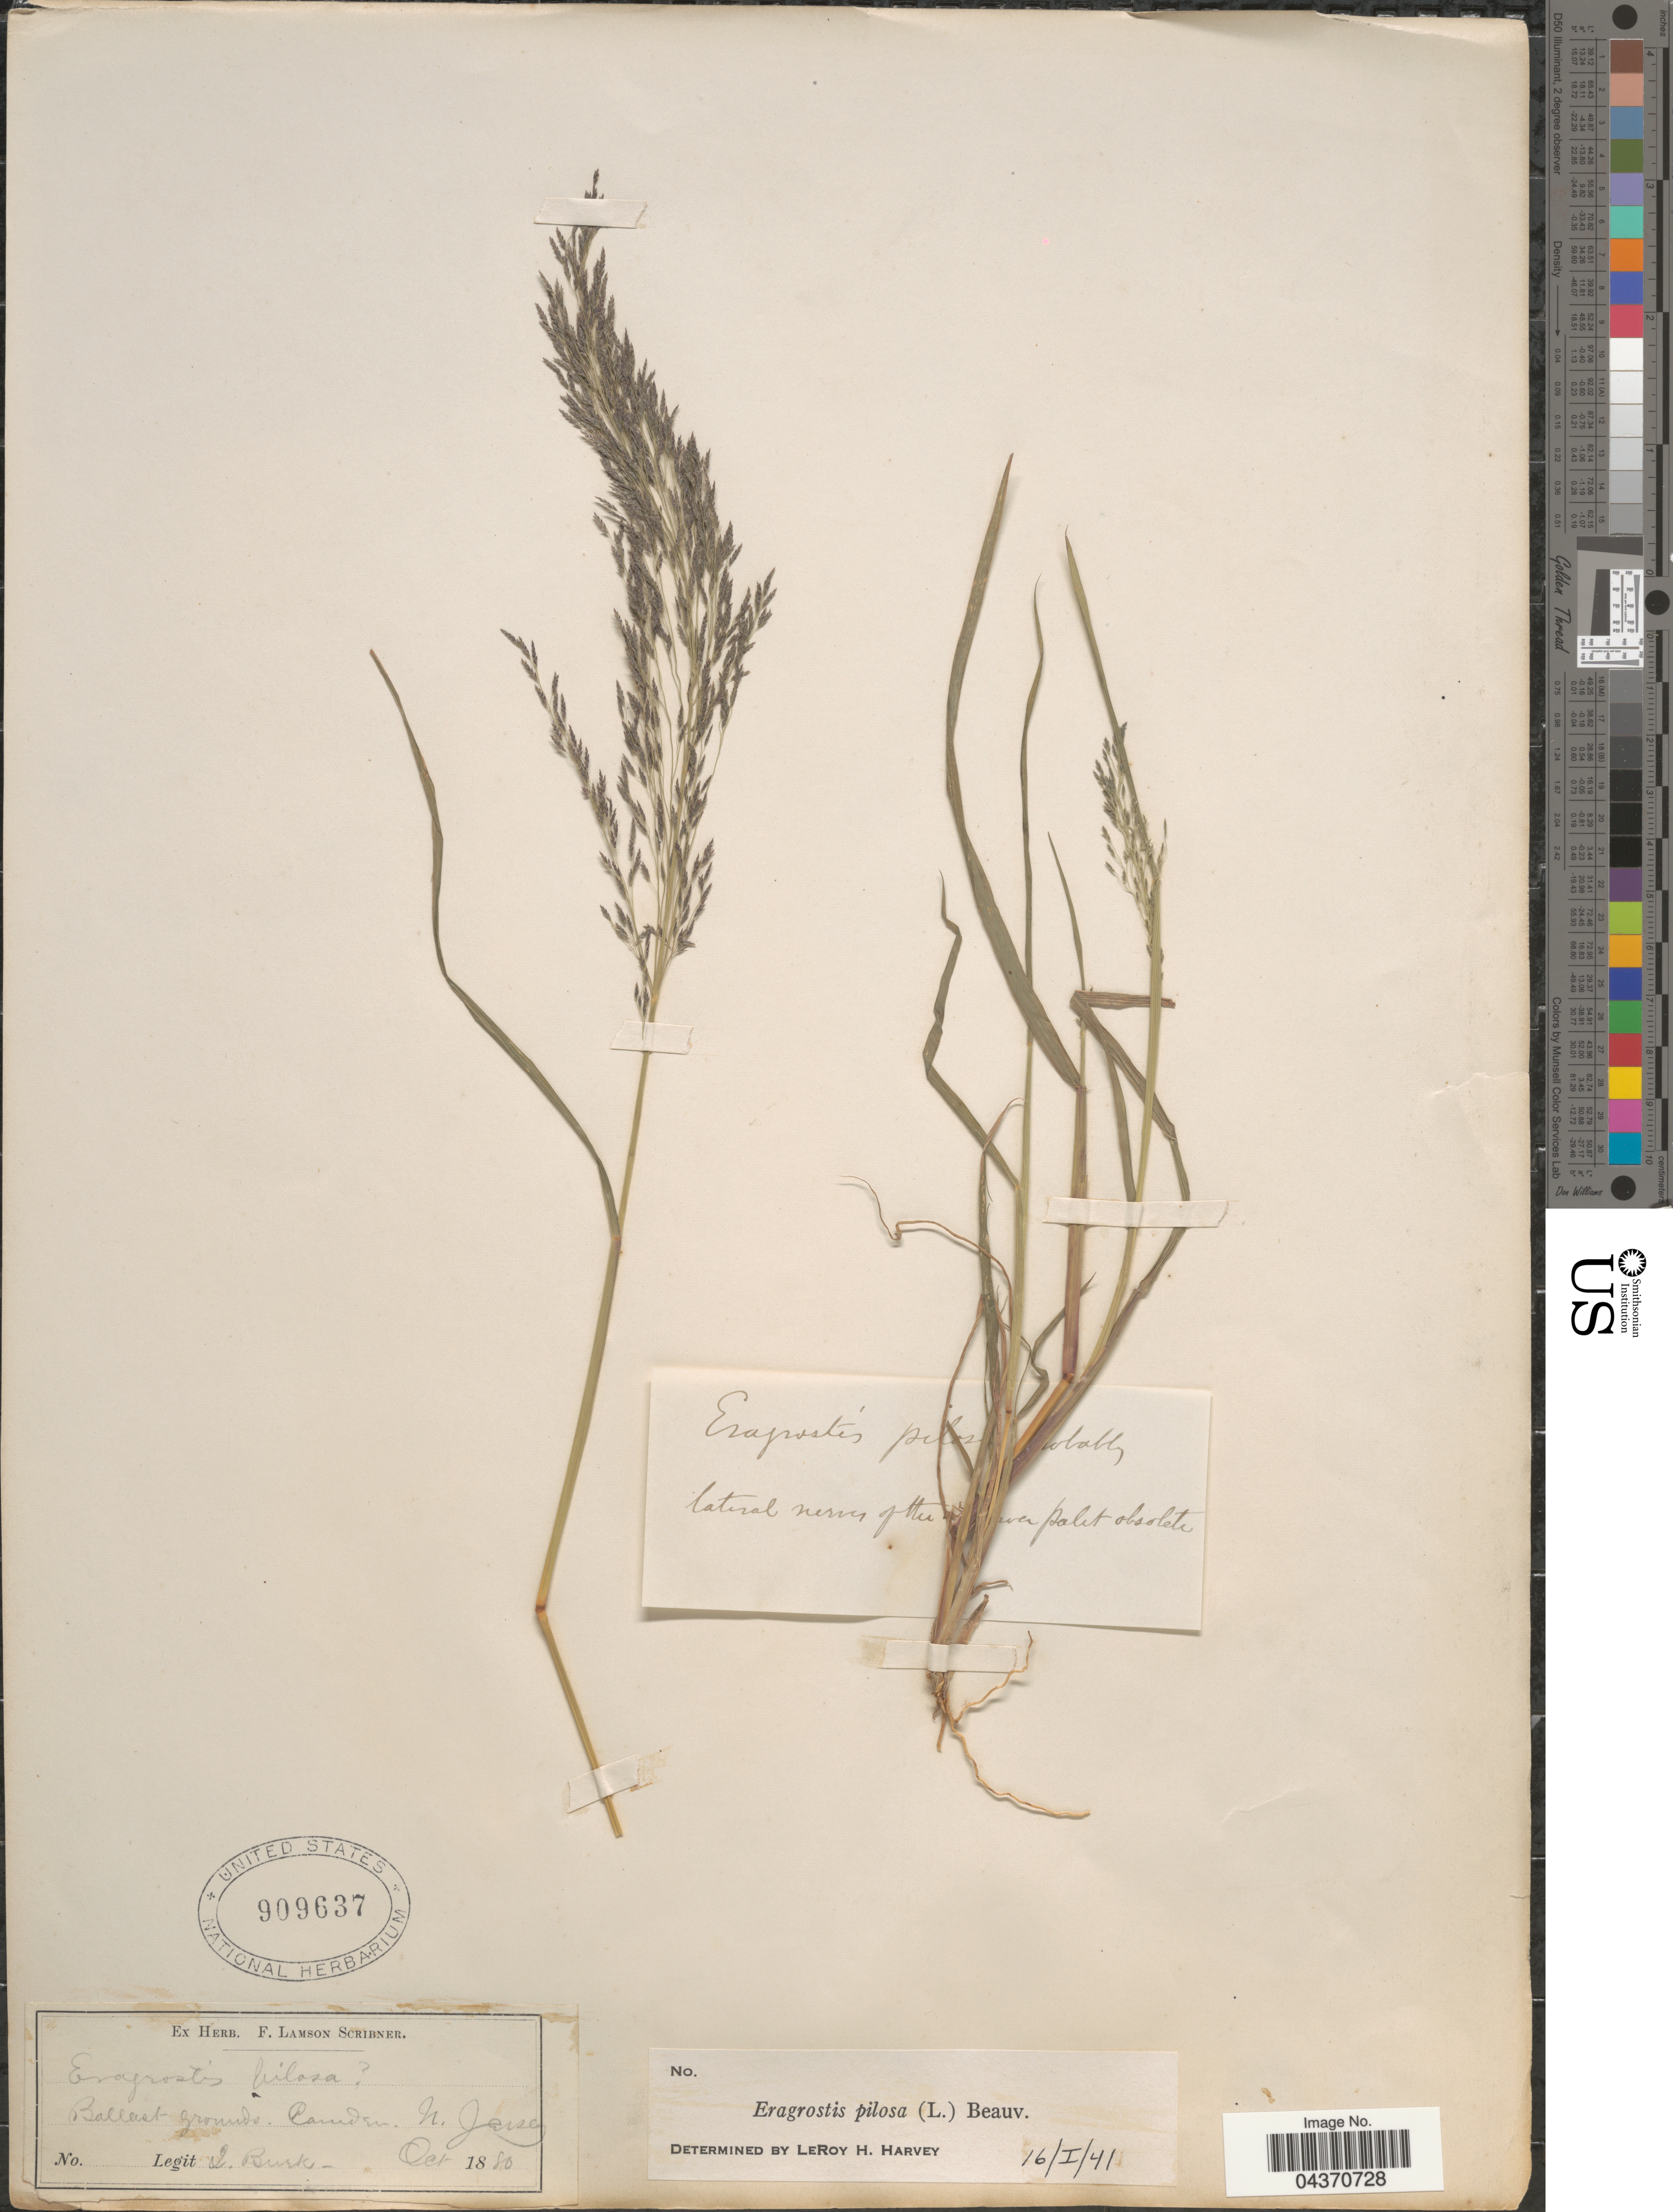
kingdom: Plantae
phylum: Tracheophyta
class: Liliopsida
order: Poales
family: Poaceae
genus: Eragrostis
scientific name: Eragrostis pilosa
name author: (L.) P. Beauv.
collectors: J. Burk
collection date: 1880-10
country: United States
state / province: New Jersey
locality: Ballast grounds. Camden.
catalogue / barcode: US 909637